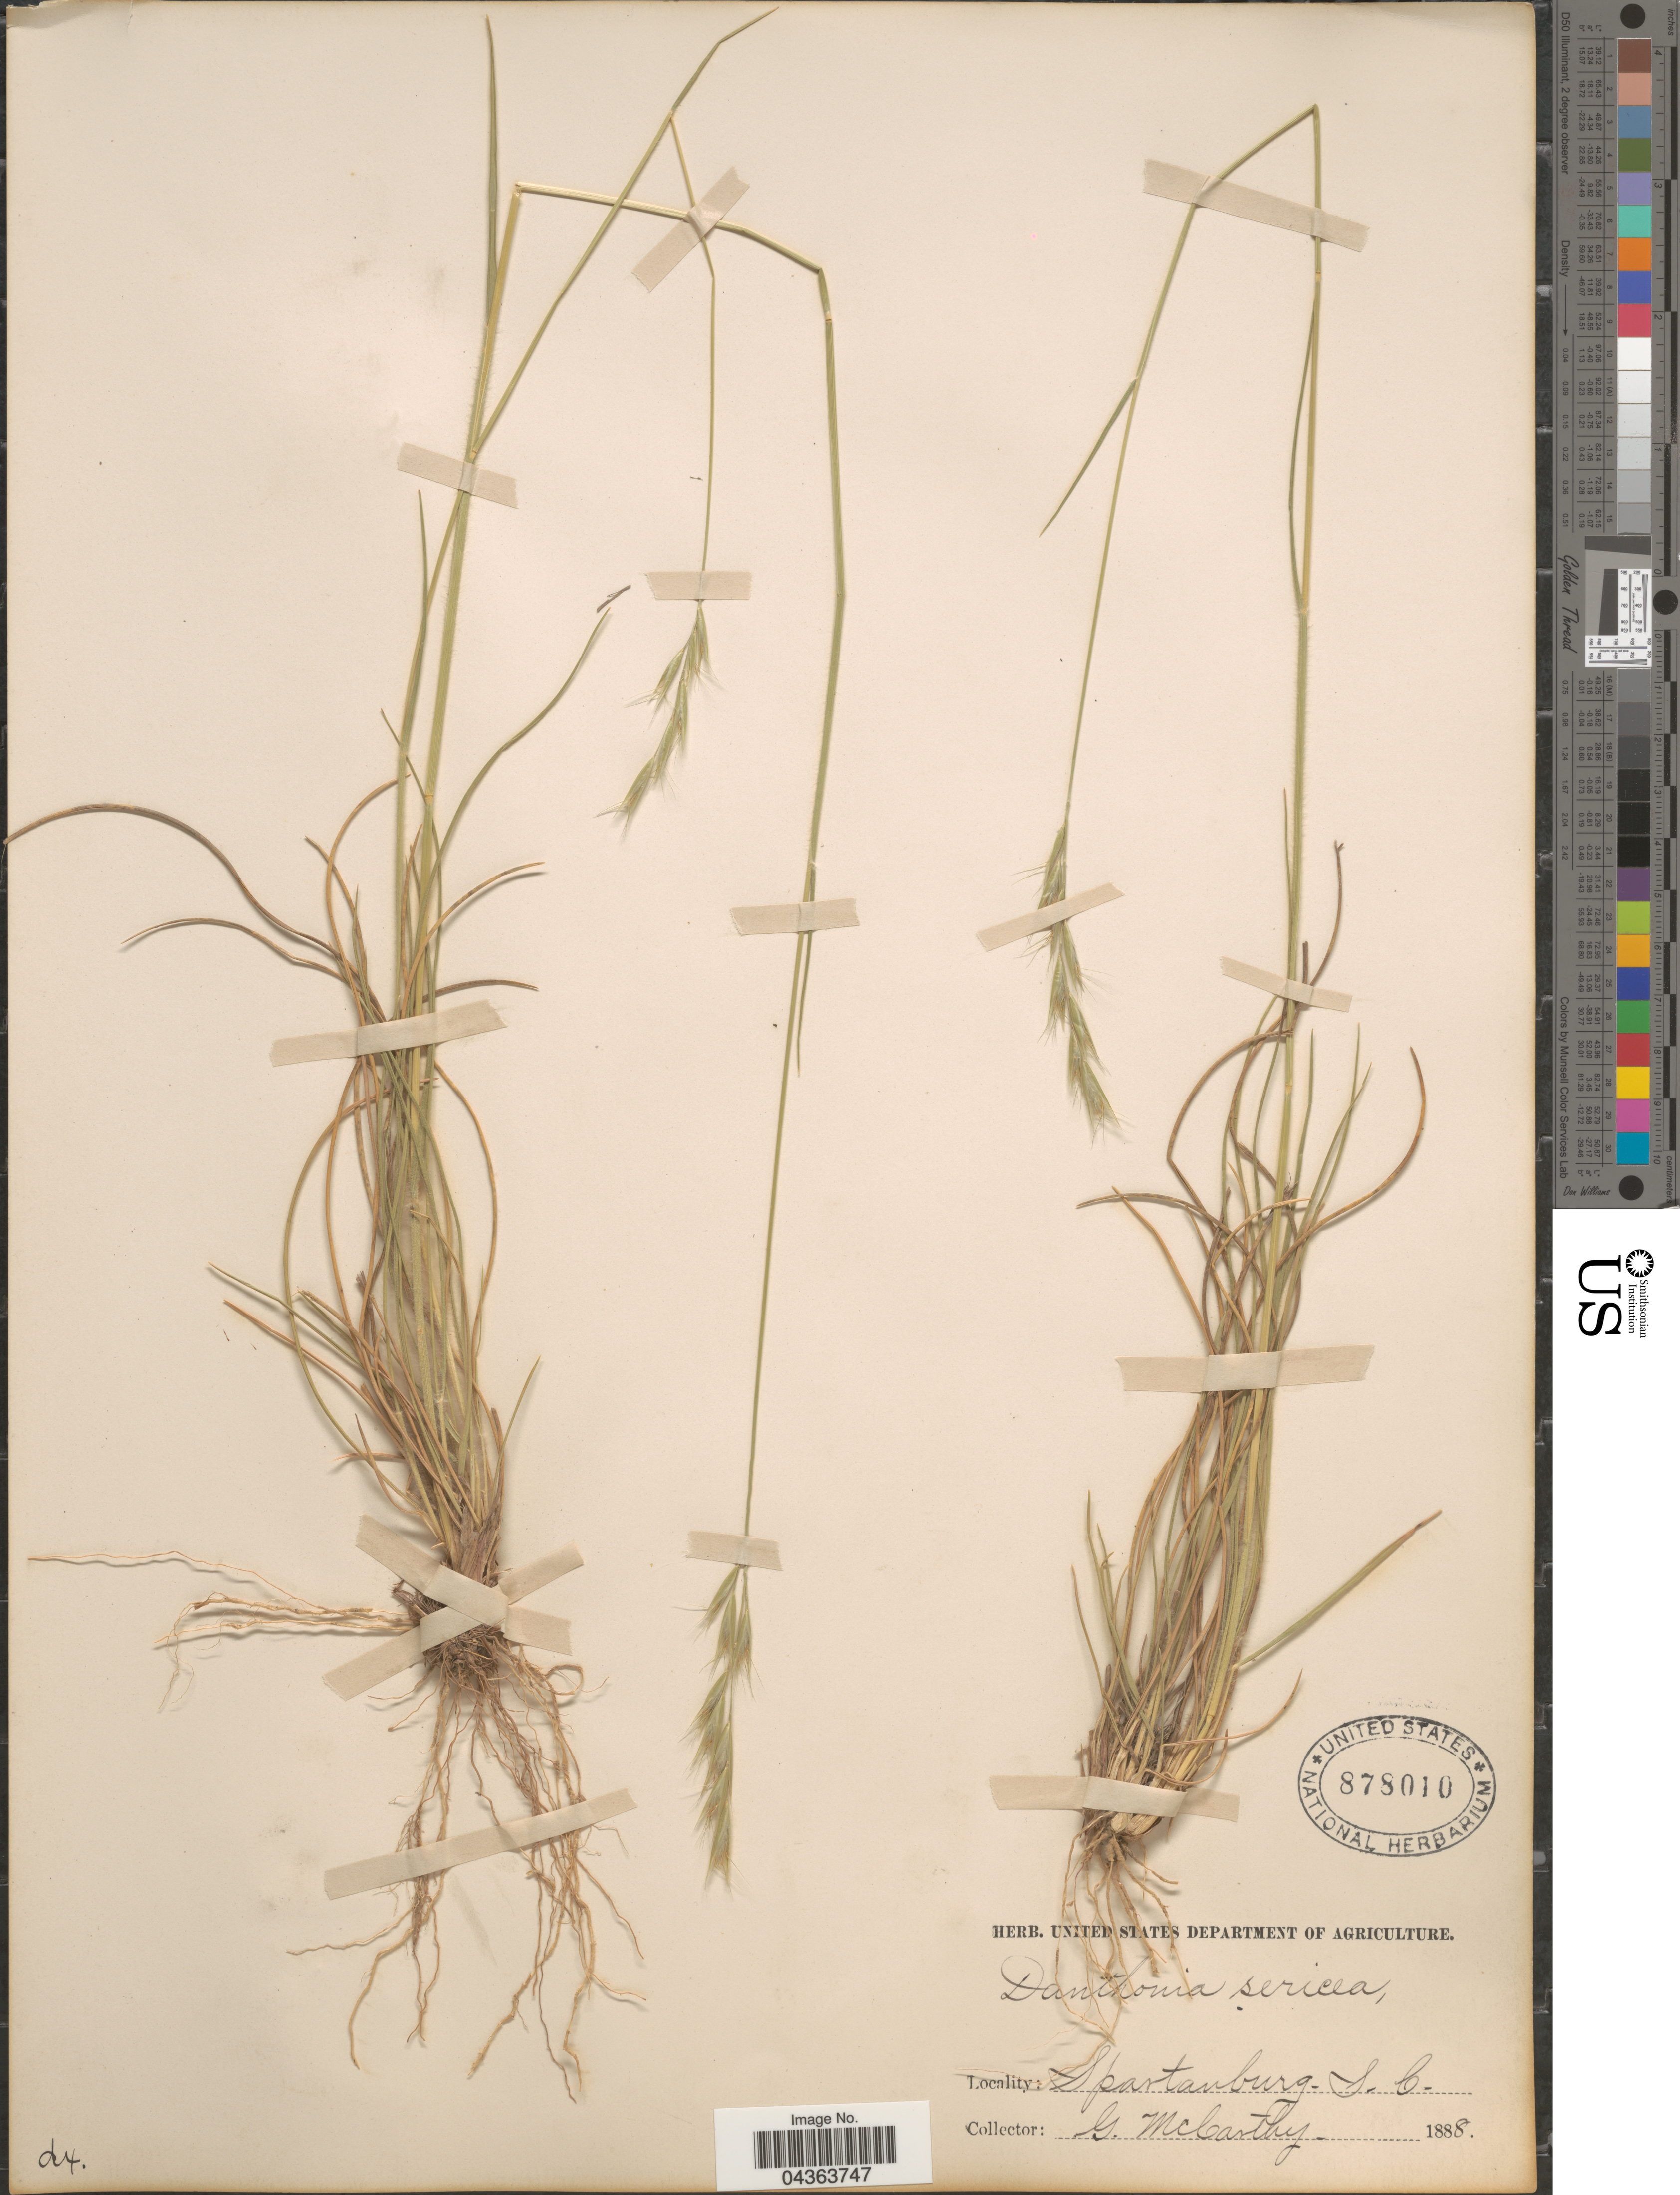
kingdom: Plantae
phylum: Tracheophyta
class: Liliopsida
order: Poales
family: Poaceae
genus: Danthonia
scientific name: Danthonia sericea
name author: Nutt.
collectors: G. McCarthy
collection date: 1888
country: United States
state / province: South Carolina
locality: Spartanburg.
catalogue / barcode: US 878010